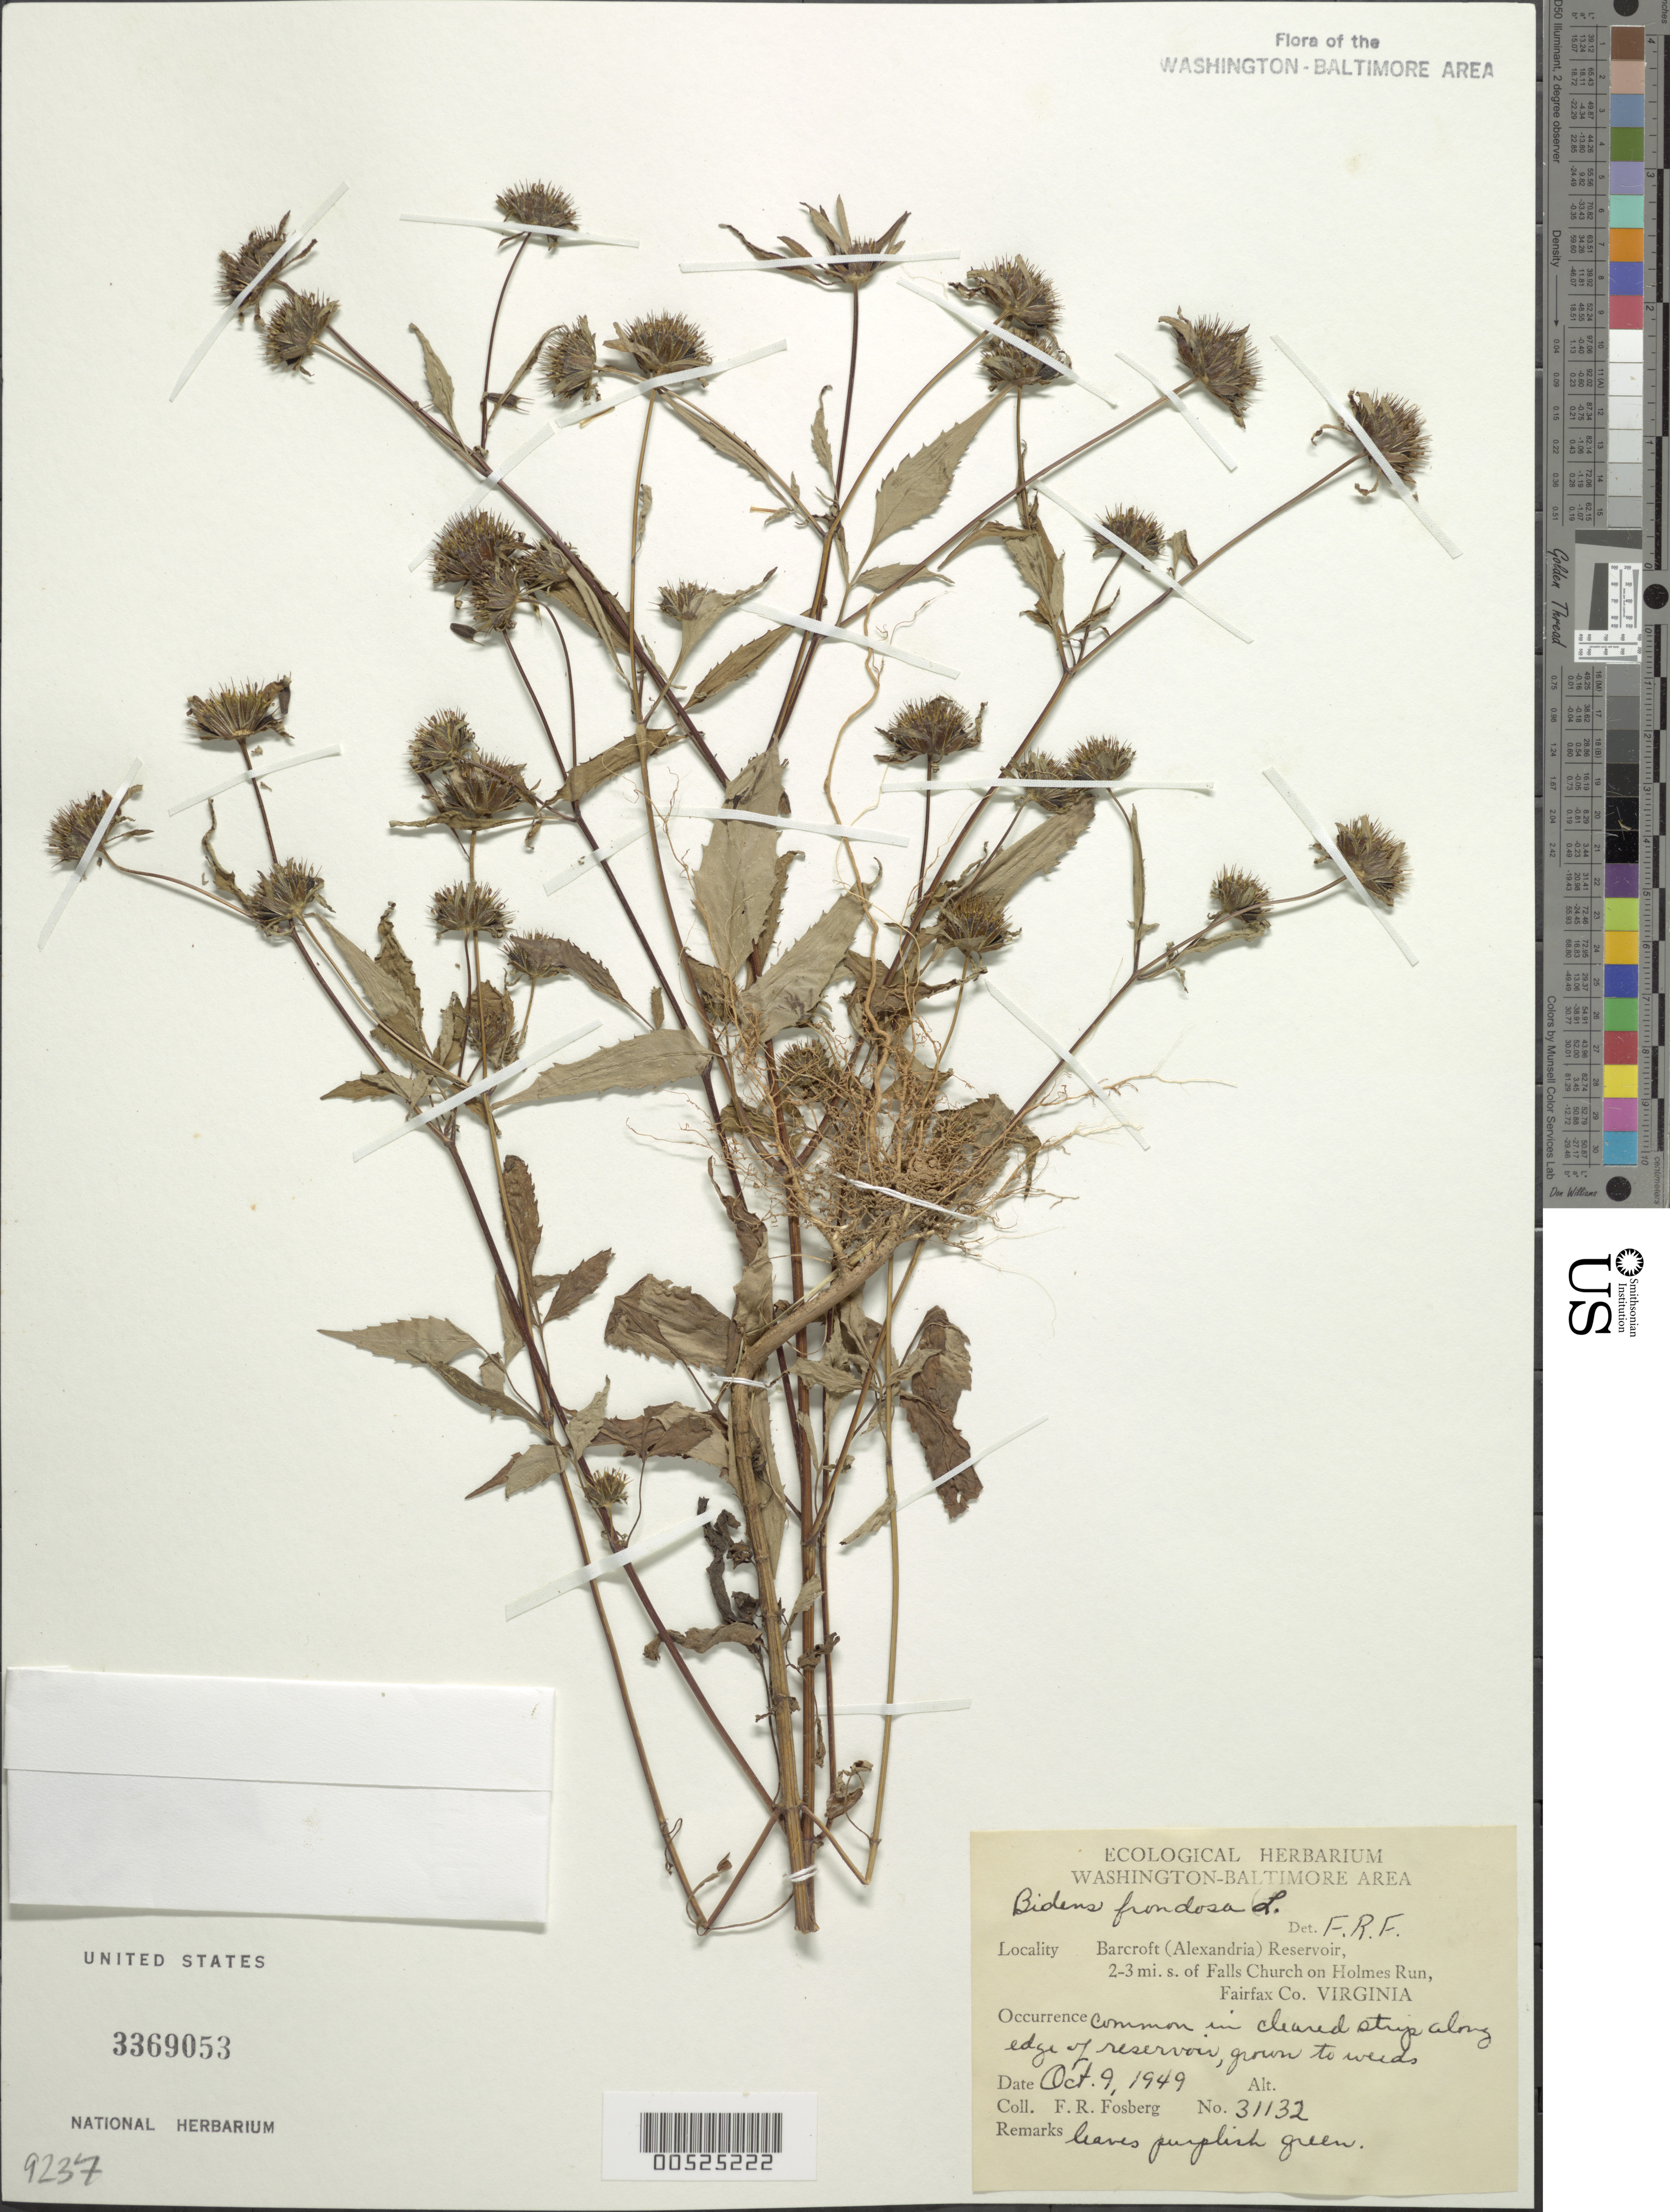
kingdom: Plantae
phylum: Tracheophyta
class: Magnoliopsida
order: Asterales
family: Asteraceae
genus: Bidens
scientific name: Bidens frondosa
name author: L.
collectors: F. R. Fosberg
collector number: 31132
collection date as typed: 09 Oct 1949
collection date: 1949-10-09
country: United States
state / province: Virginia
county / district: Fairfax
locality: Barcroft (Alexandria) Reservoir, 2-3 mi. S of Falls Church on Holmes Run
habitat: Common in cleared strip along edge of reservoir, grown to weeds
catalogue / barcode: US 3369053